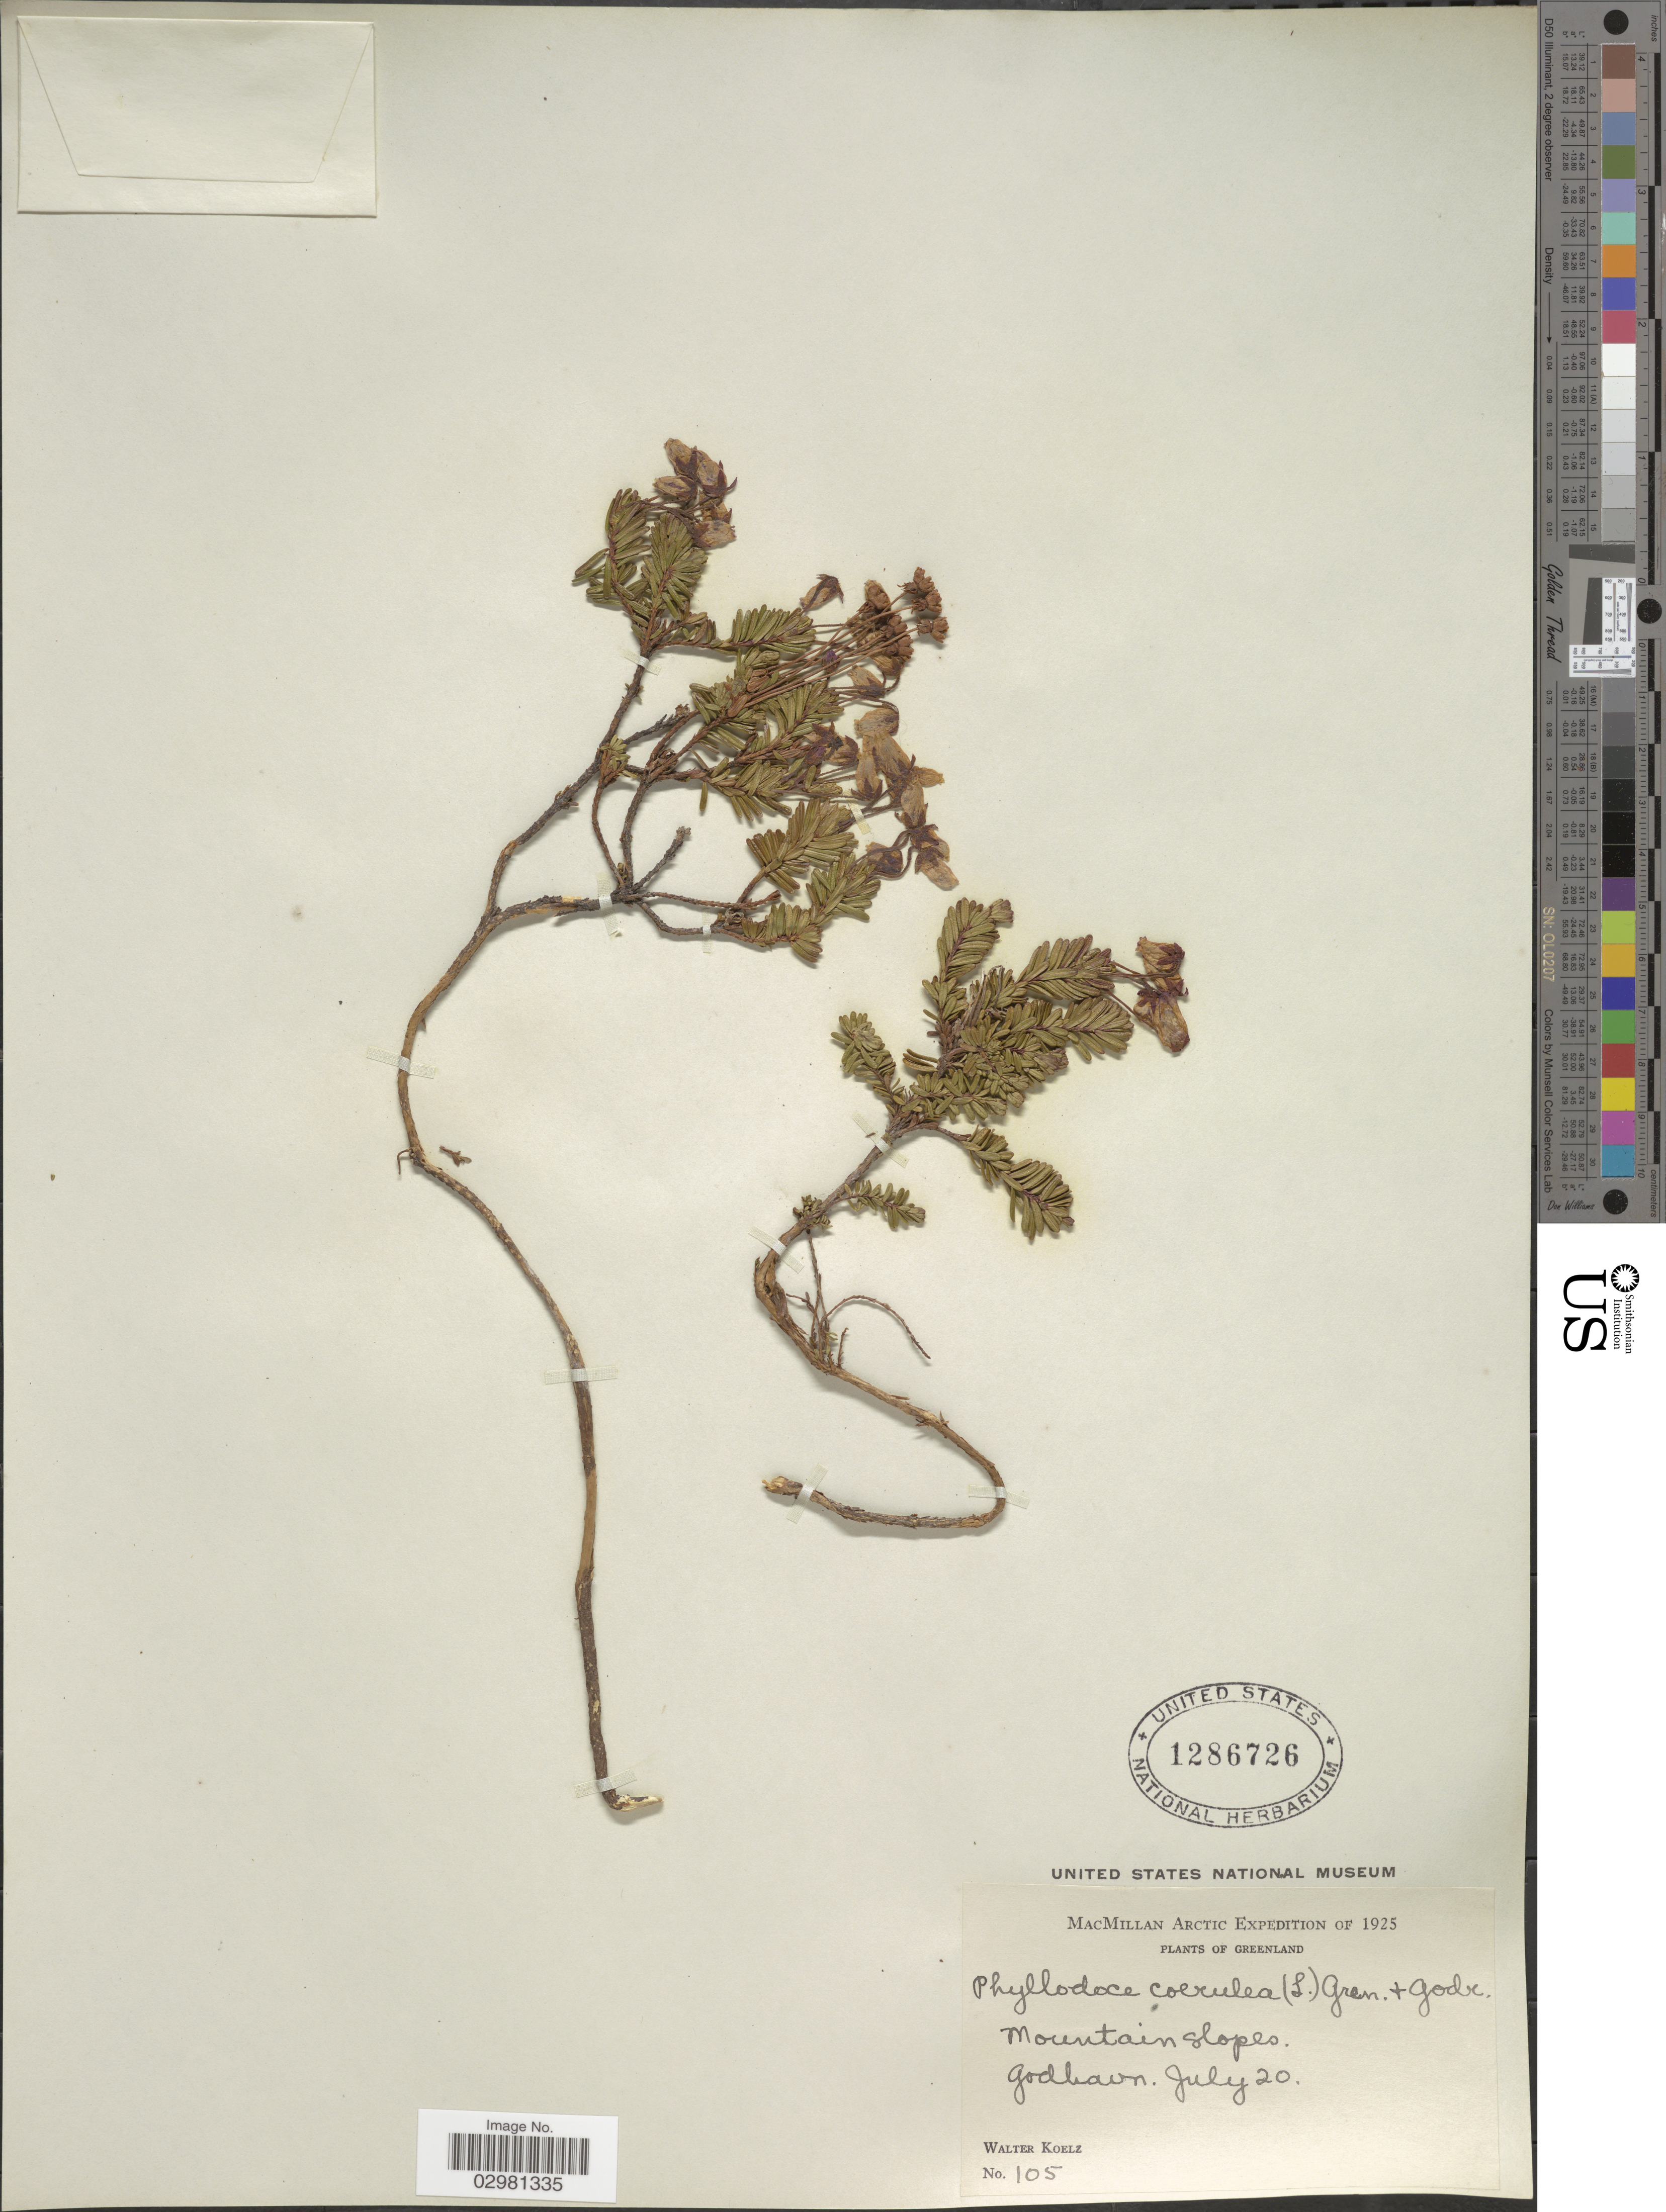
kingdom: Plantae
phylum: Tracheophyta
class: Magnoliopsida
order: Ericales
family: Ericaceae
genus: Phyllodoce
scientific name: Phyllodoce caerulea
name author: (L.) Bab.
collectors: W. N. Koelz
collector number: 105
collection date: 1925-07-20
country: Greenland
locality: Arctic, Godhavn.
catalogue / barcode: US 1286726